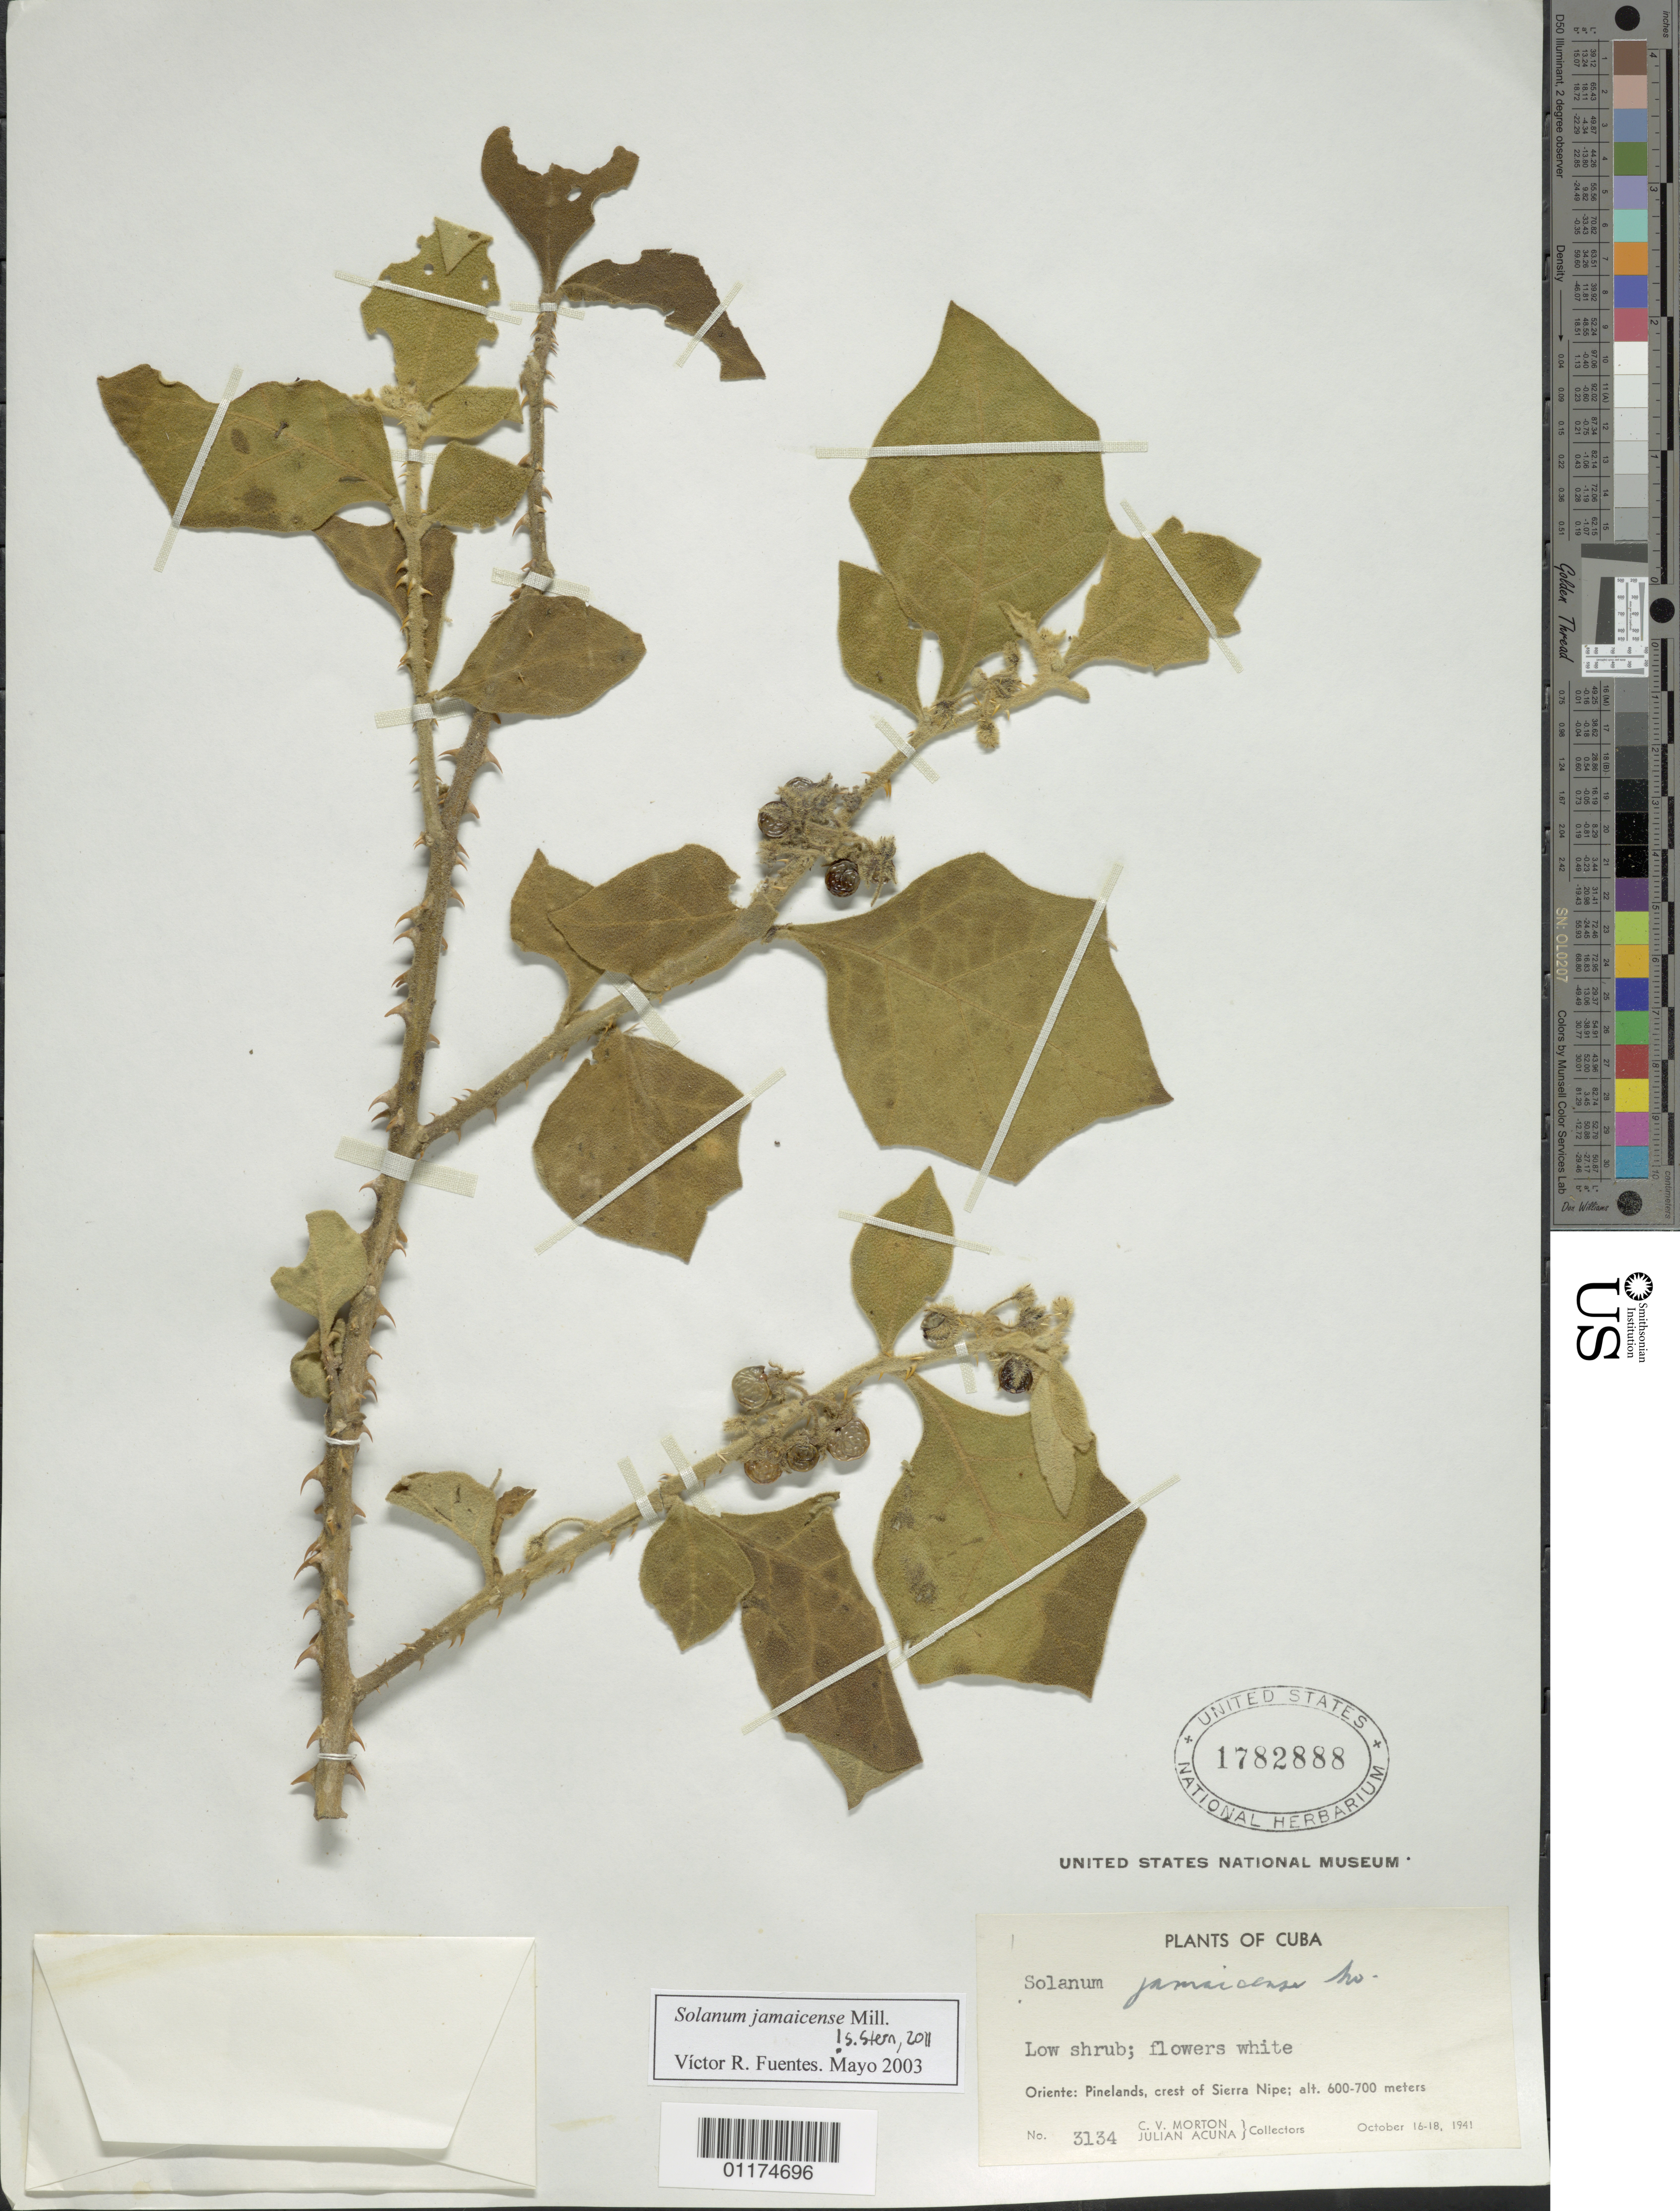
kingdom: Plantae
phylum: Tracheophyta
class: Magnoliopsida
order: Solanales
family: Solanaceae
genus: Solanum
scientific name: Solanum jamaicense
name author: Mill.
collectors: C. V. Morton & J. Acuña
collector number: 3134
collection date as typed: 16 Oct 1941 to 18 Oct 1941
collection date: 1941-10-16/1941-10-18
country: Cuba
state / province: Oriente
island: Cuba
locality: Pinelands, crest of Sierra Nipe;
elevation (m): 600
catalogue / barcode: US 1782888